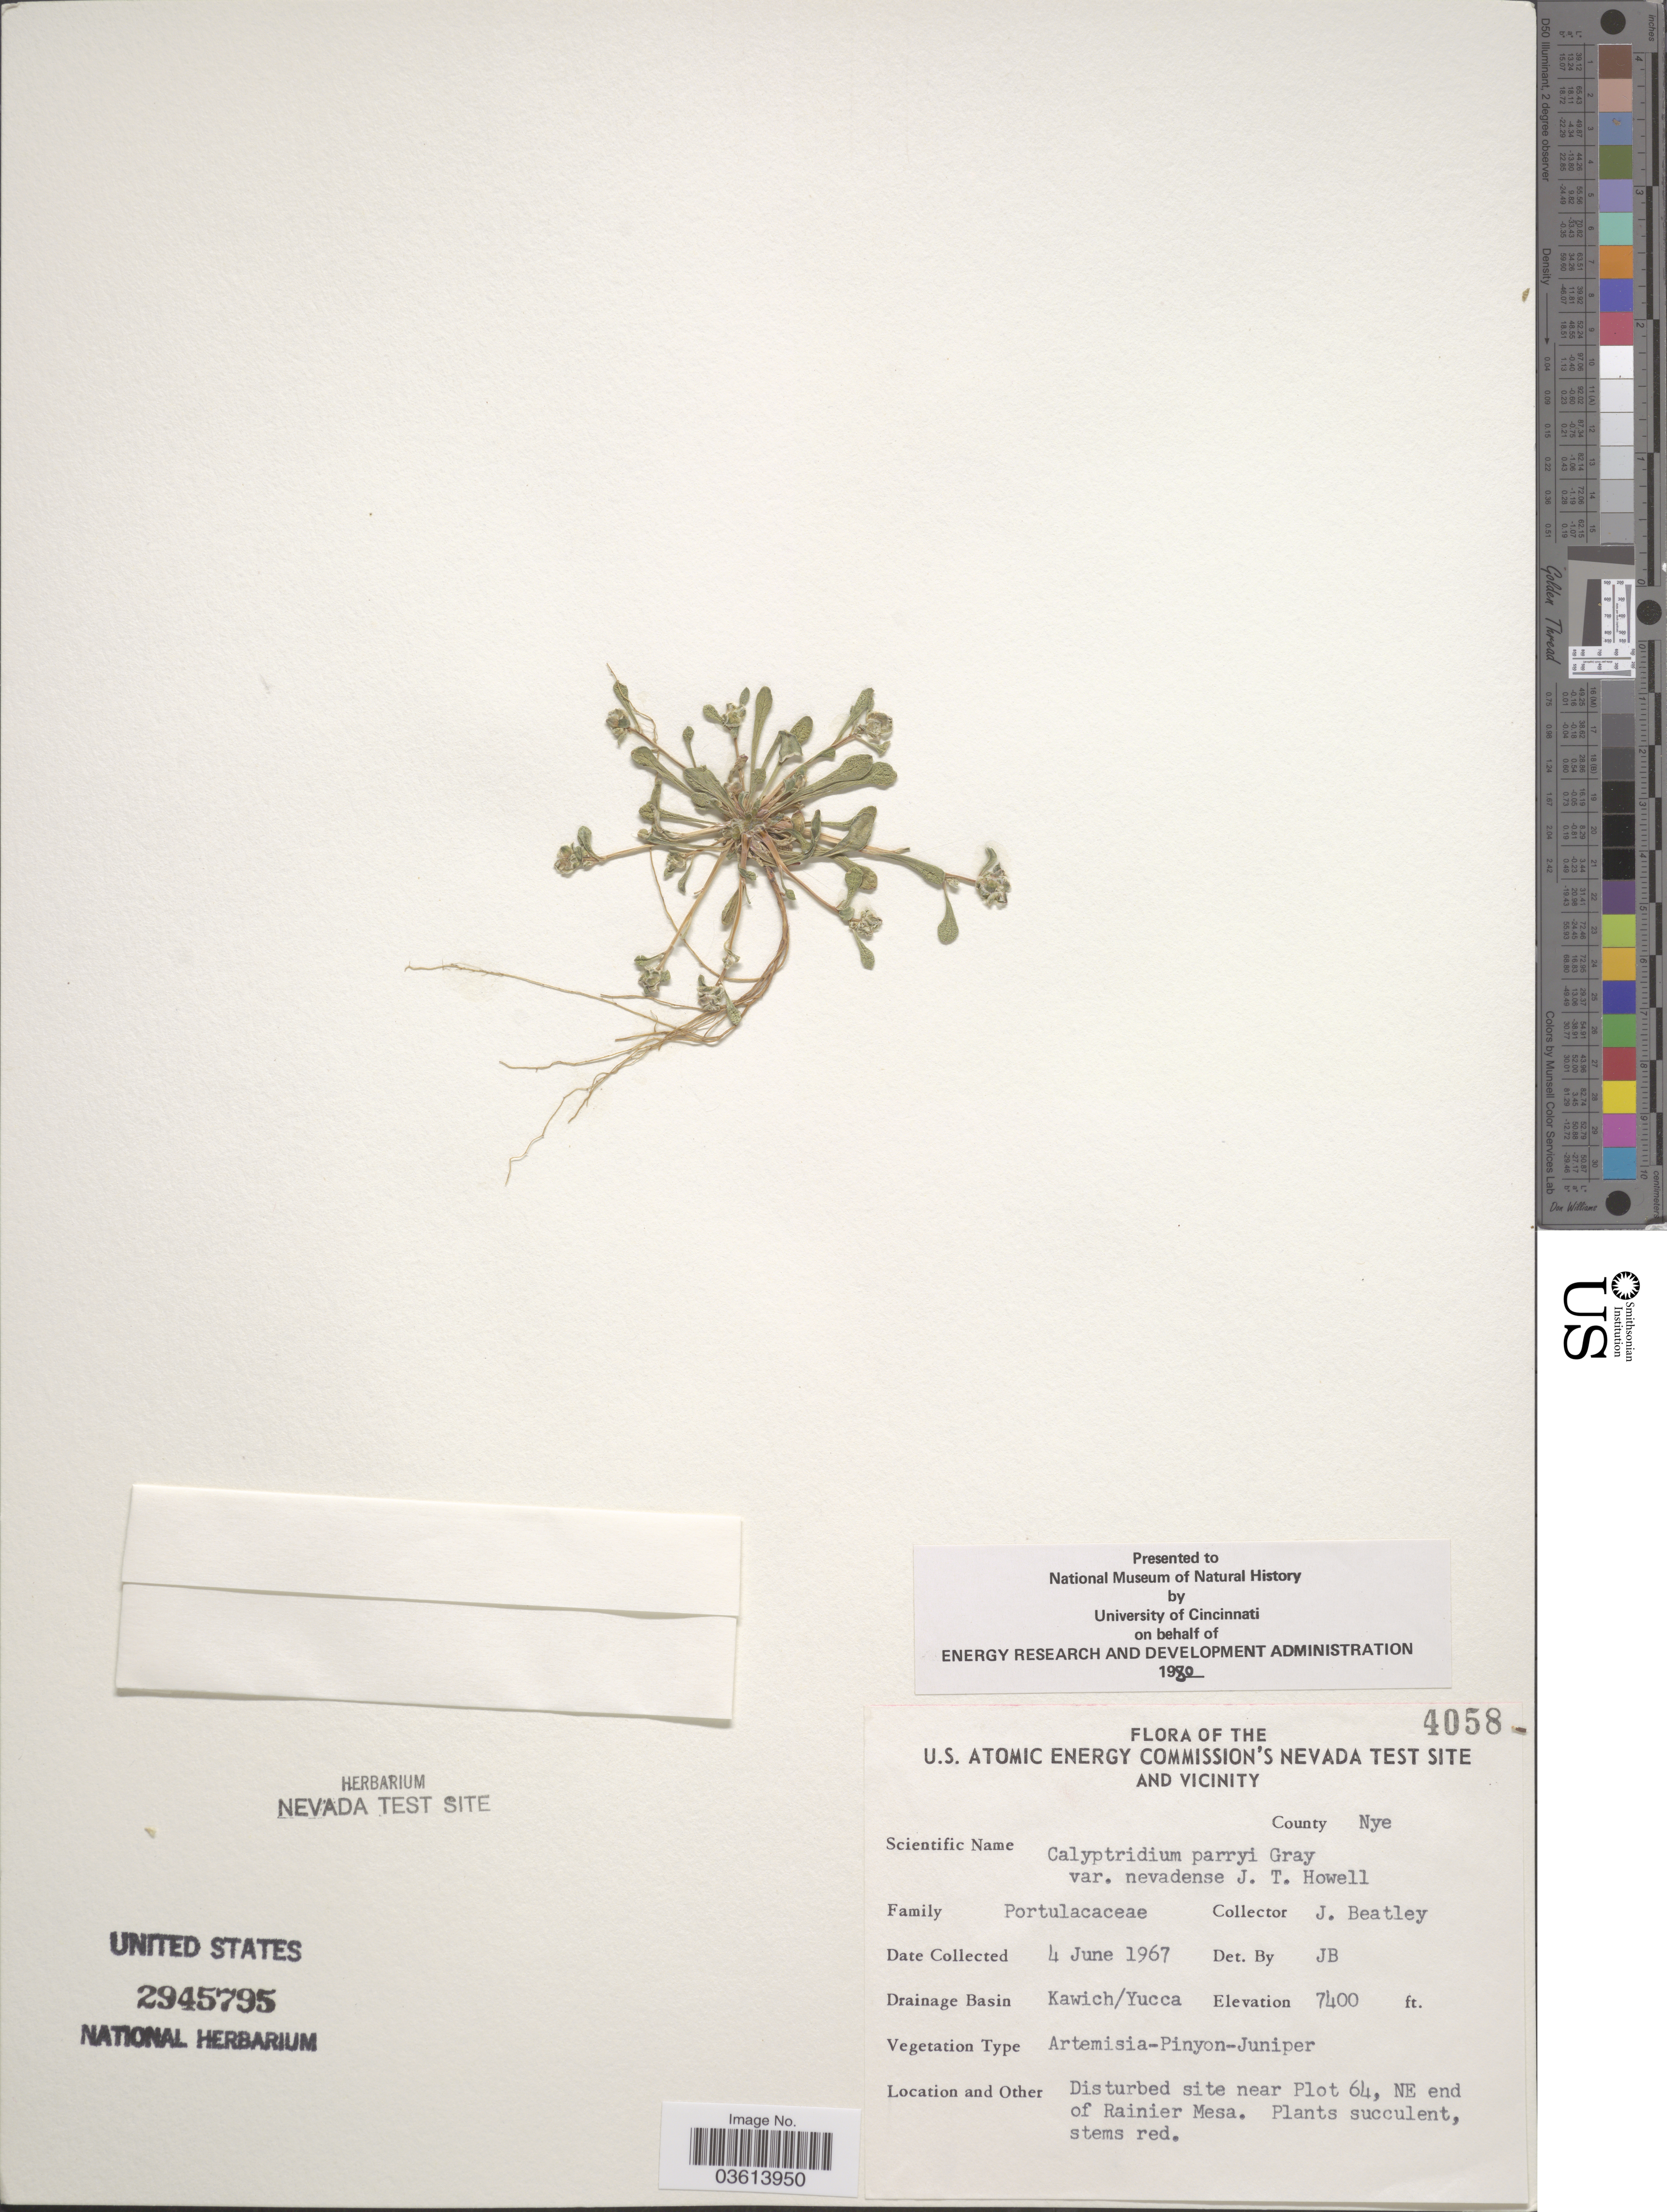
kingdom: Plantae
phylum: Tracheophyta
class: Magnoliopsida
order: Caryophyllales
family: Montiaceae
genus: Calyptridium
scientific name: Calyptridium parryi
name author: A. Gray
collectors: J. C. Beatley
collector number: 4058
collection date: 1967-06-04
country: United States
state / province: Nevada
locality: U.S. Atomic Energy Commission's Nevada Test Site and vicinity. County Nye. Drainage Basin Kawich/Yucca. Disturbed site near Plot 64, NE end of Rainier Mesa.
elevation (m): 2256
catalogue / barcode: US 2945795